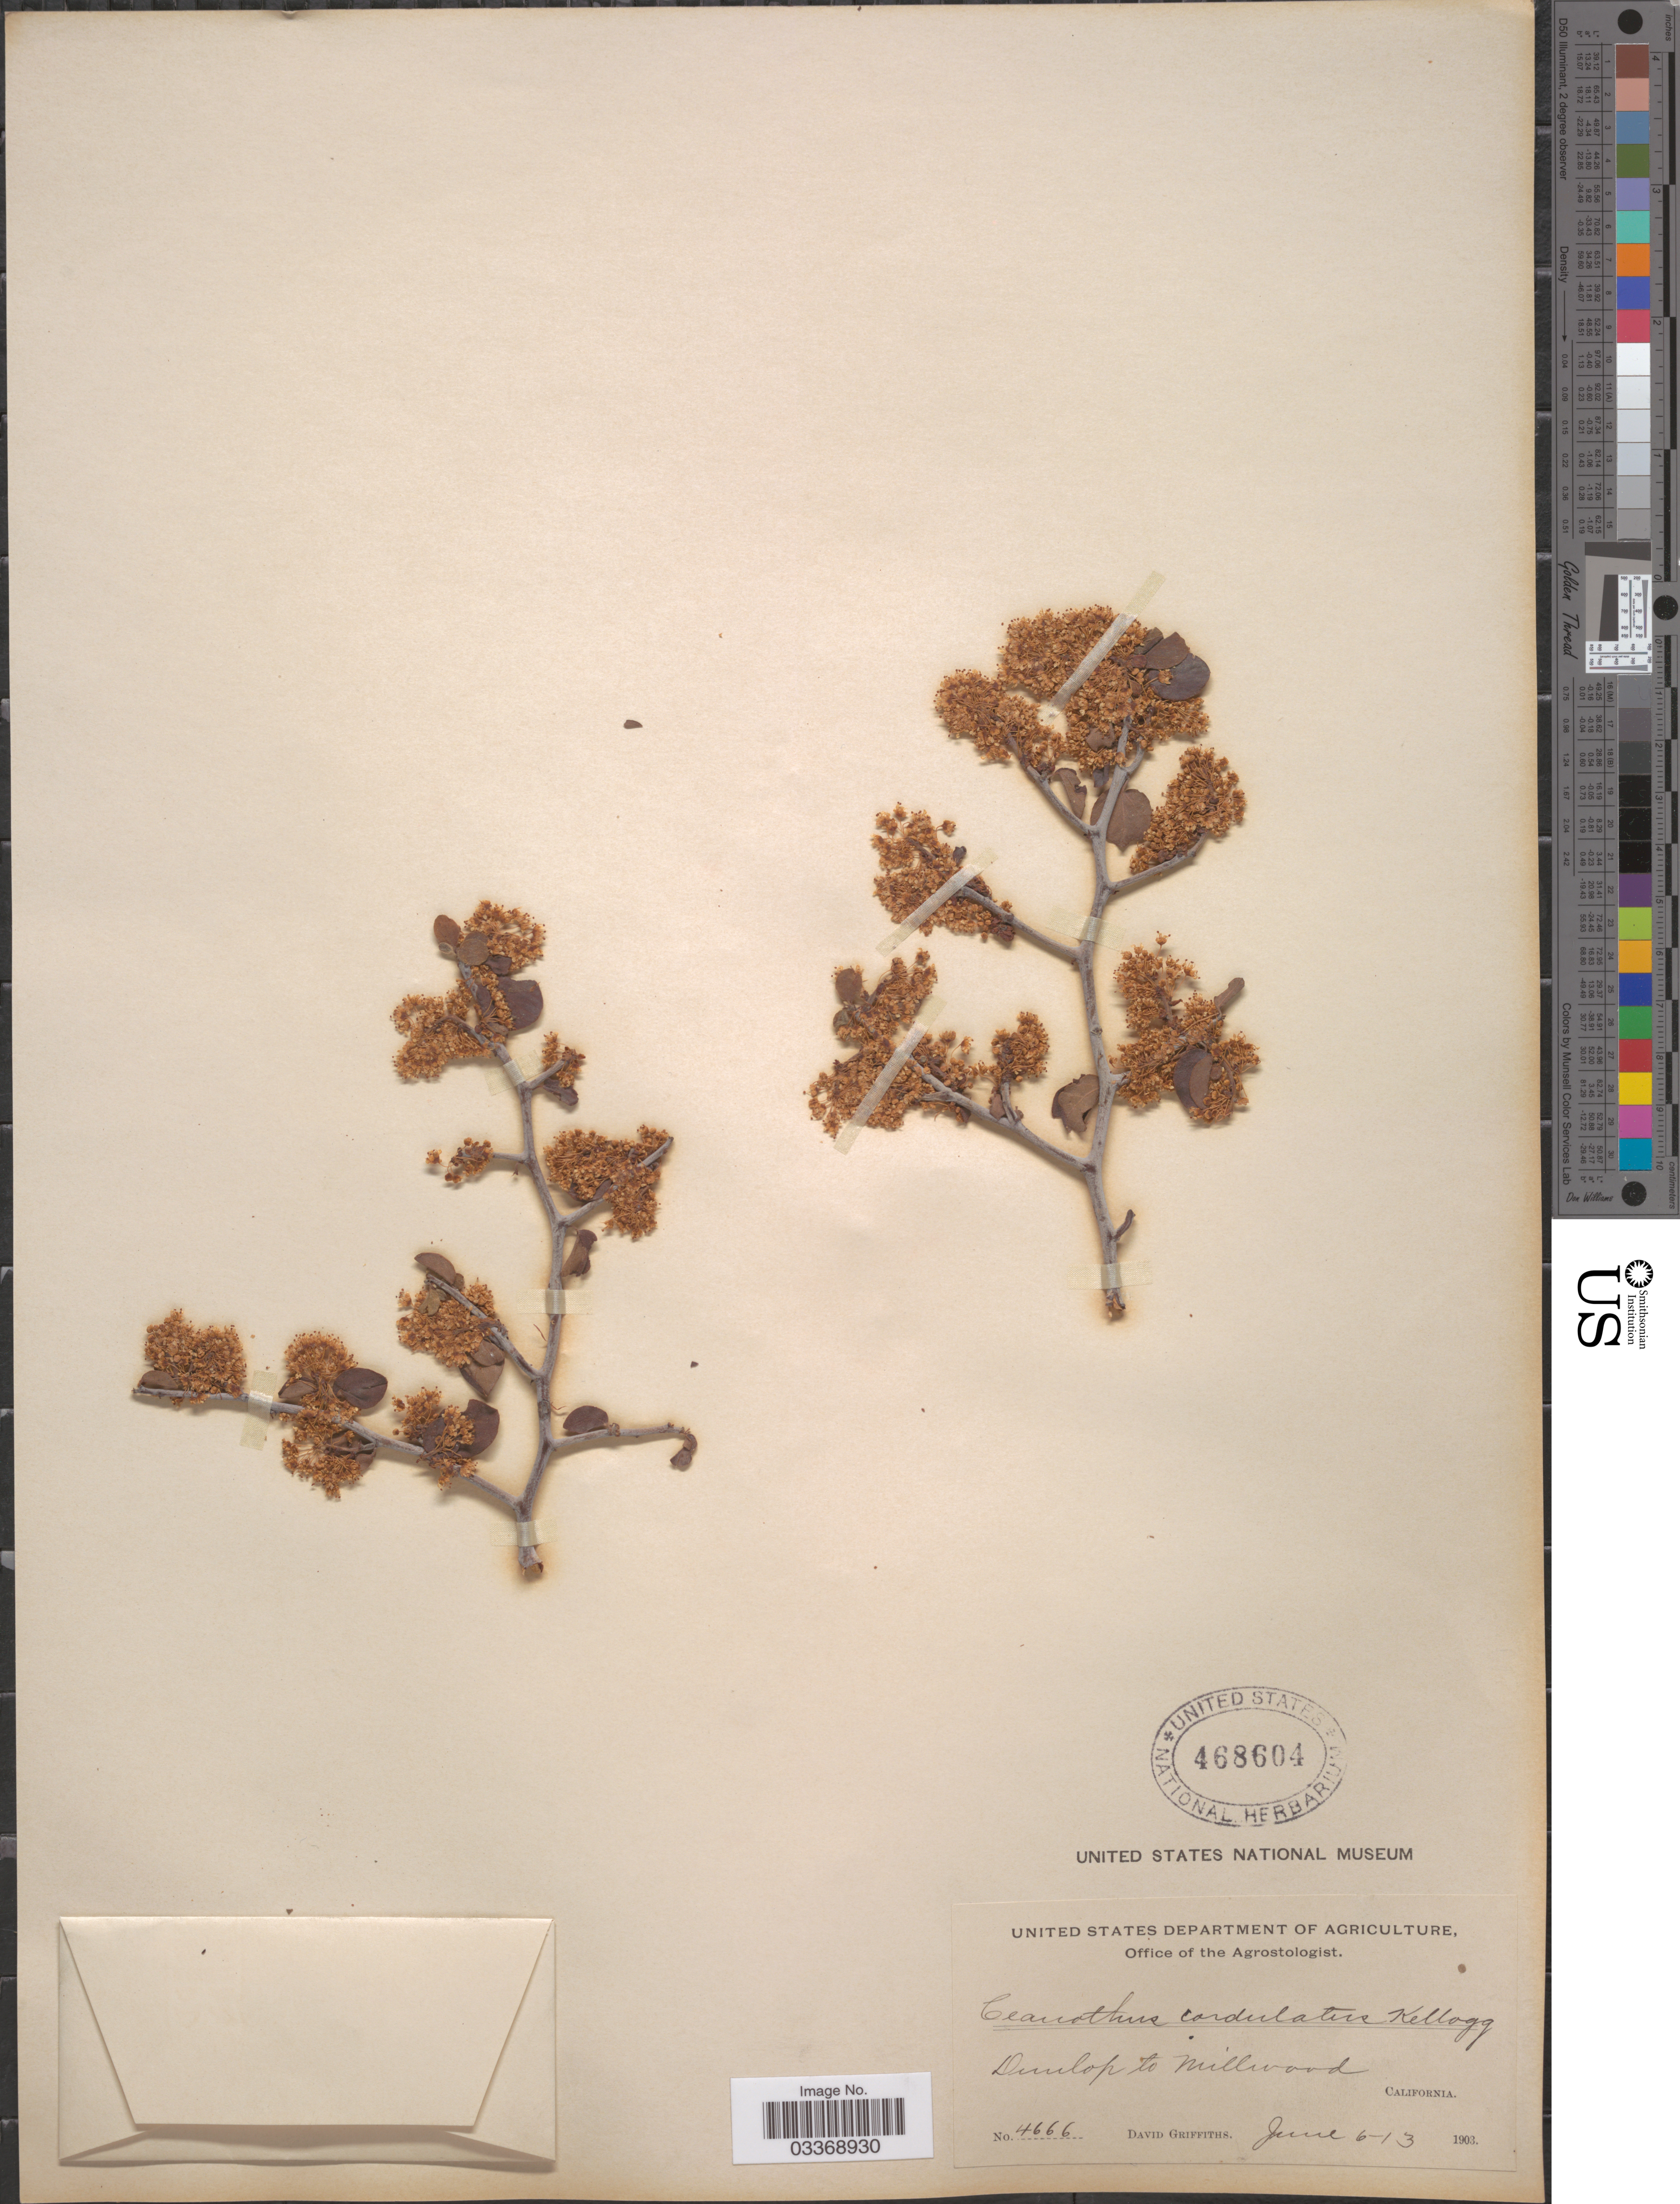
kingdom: Plantae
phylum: Tracheophyta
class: Magnoliopsida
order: Rosales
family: Rhamnaceae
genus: Ceanothus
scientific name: Ceanothus cordulatus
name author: Kellogg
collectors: D. Griffiths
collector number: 4666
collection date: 1903-06-06/1903-06-13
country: United States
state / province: California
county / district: Fresno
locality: Dunlap to Millwood.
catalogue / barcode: US 468604